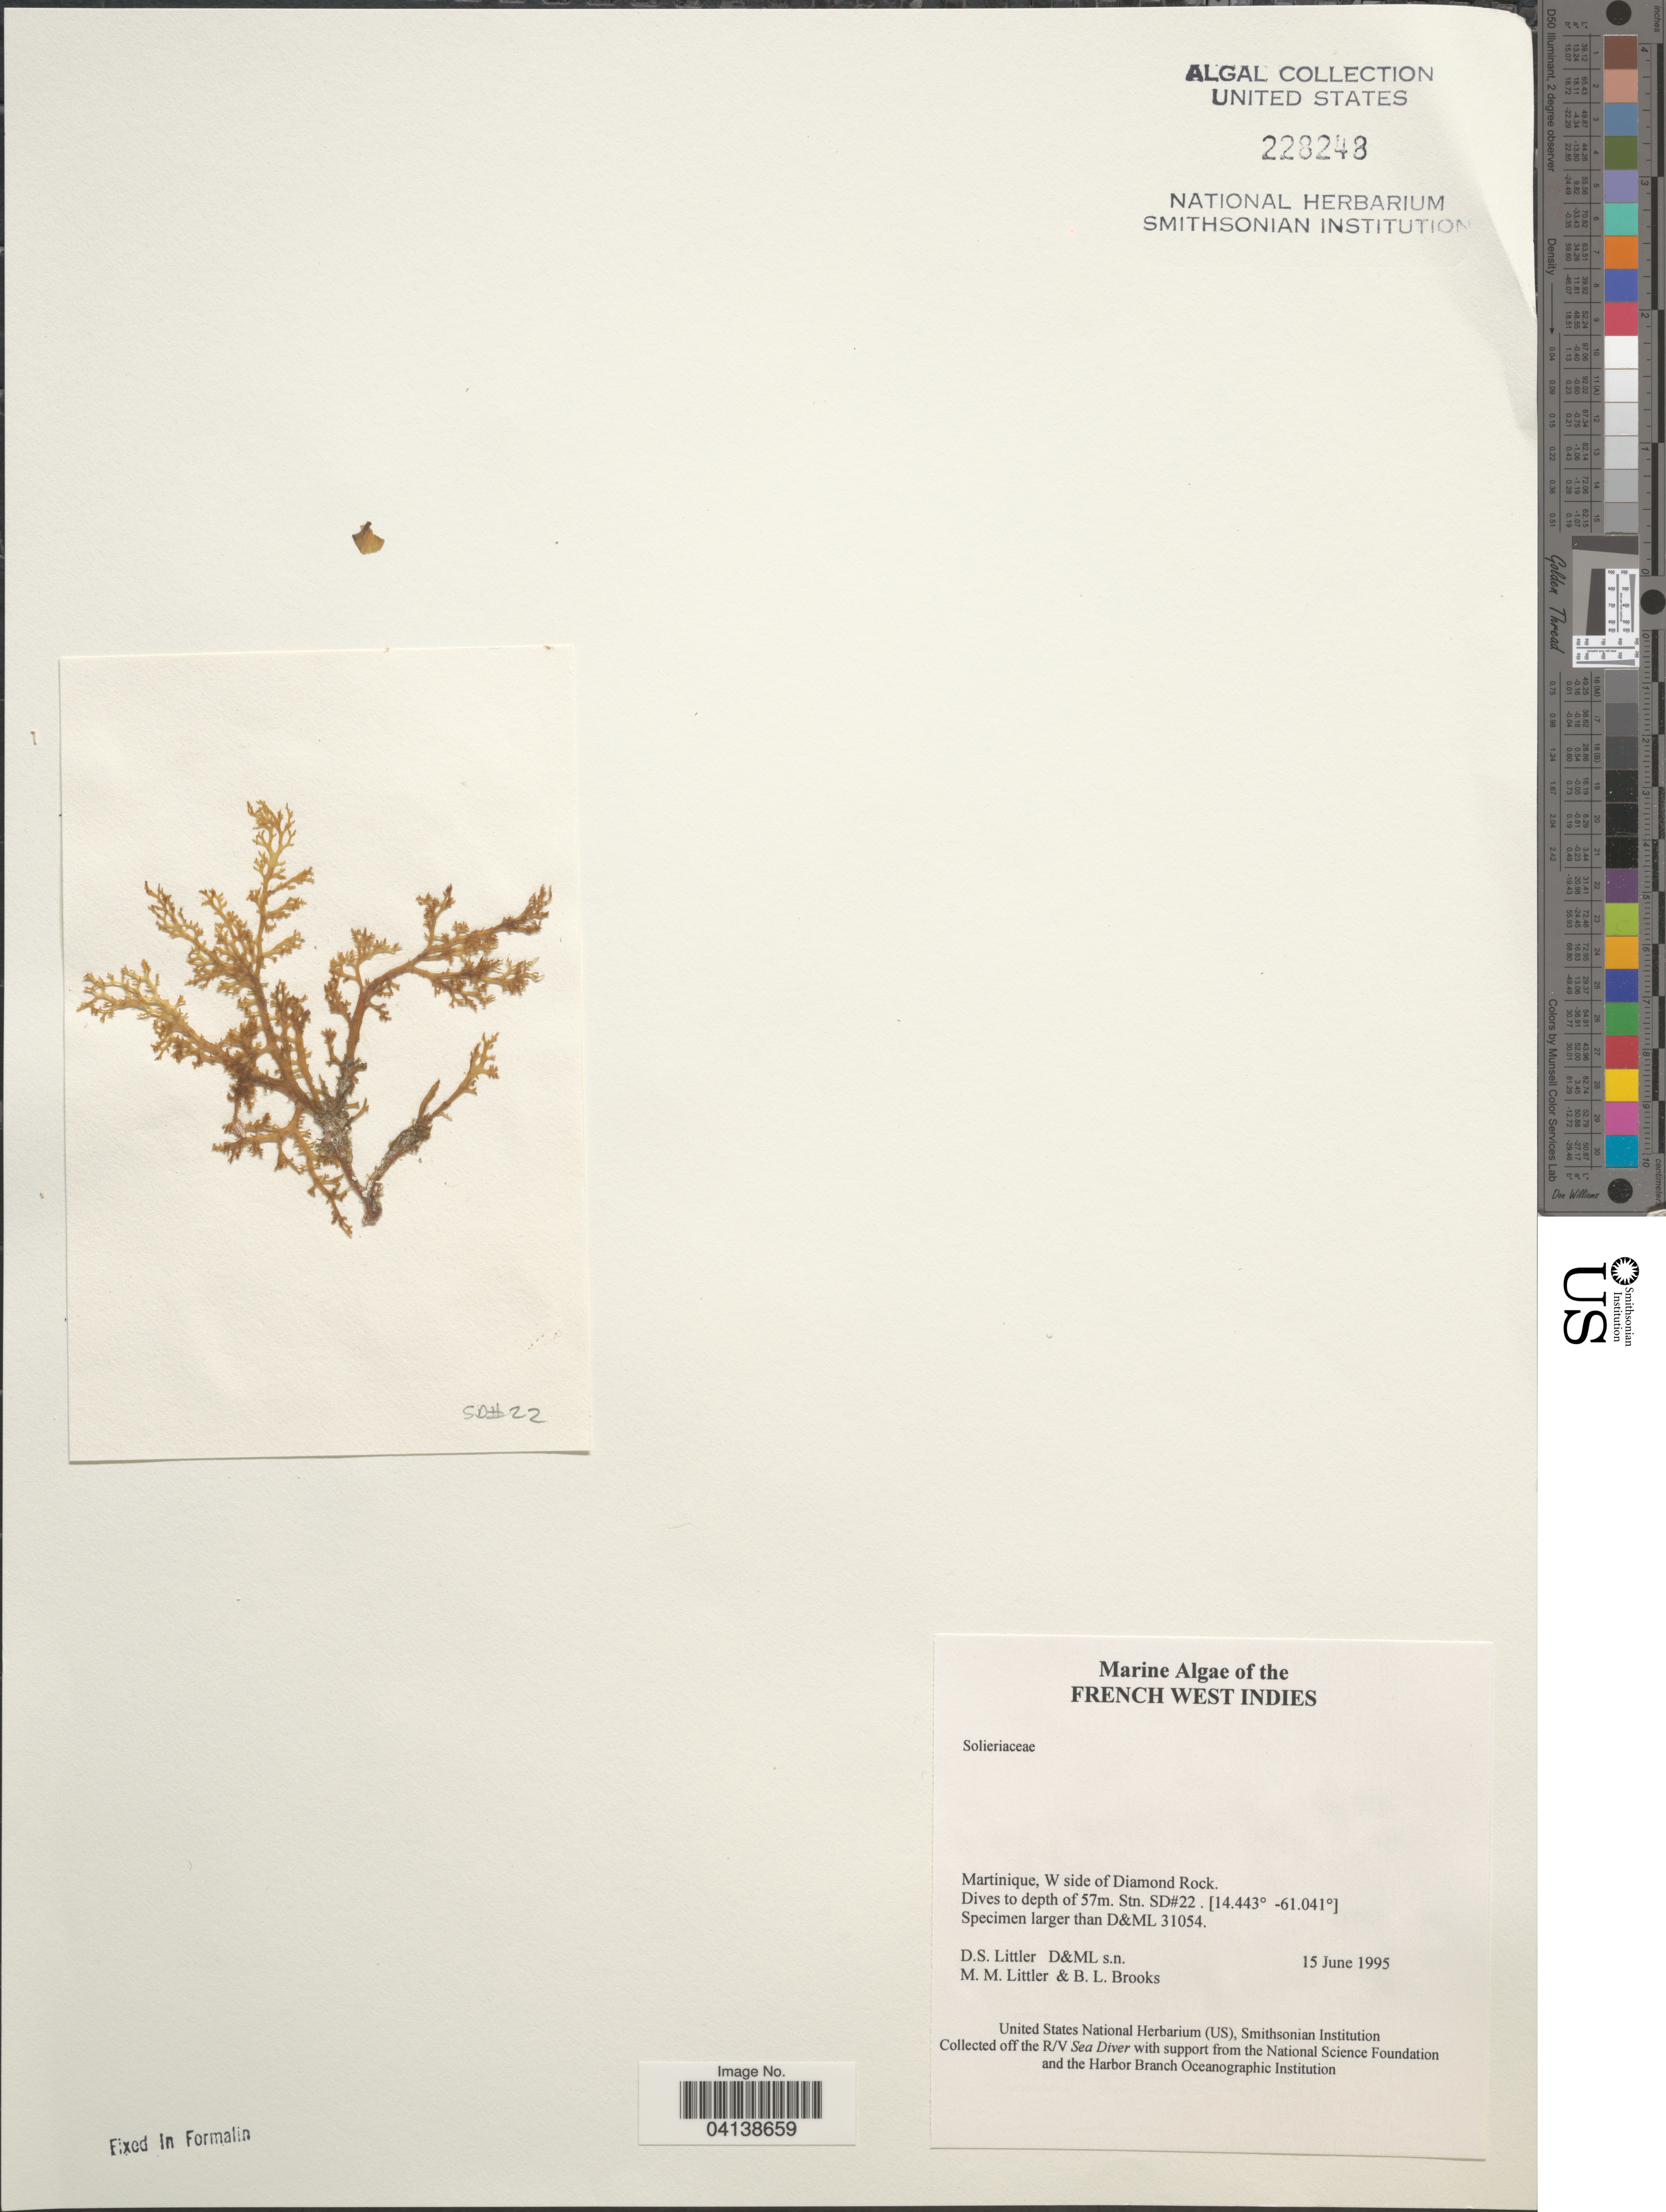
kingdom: Plantae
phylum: Rhodophyta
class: Florideophyceae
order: Gigartinales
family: Solieriaceae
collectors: D. S. Littler & B. Brooks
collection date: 1995-06-15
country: Martinique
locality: French West Indies. W side of Diamond Rock. Stn. SD#22.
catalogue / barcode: US 228248